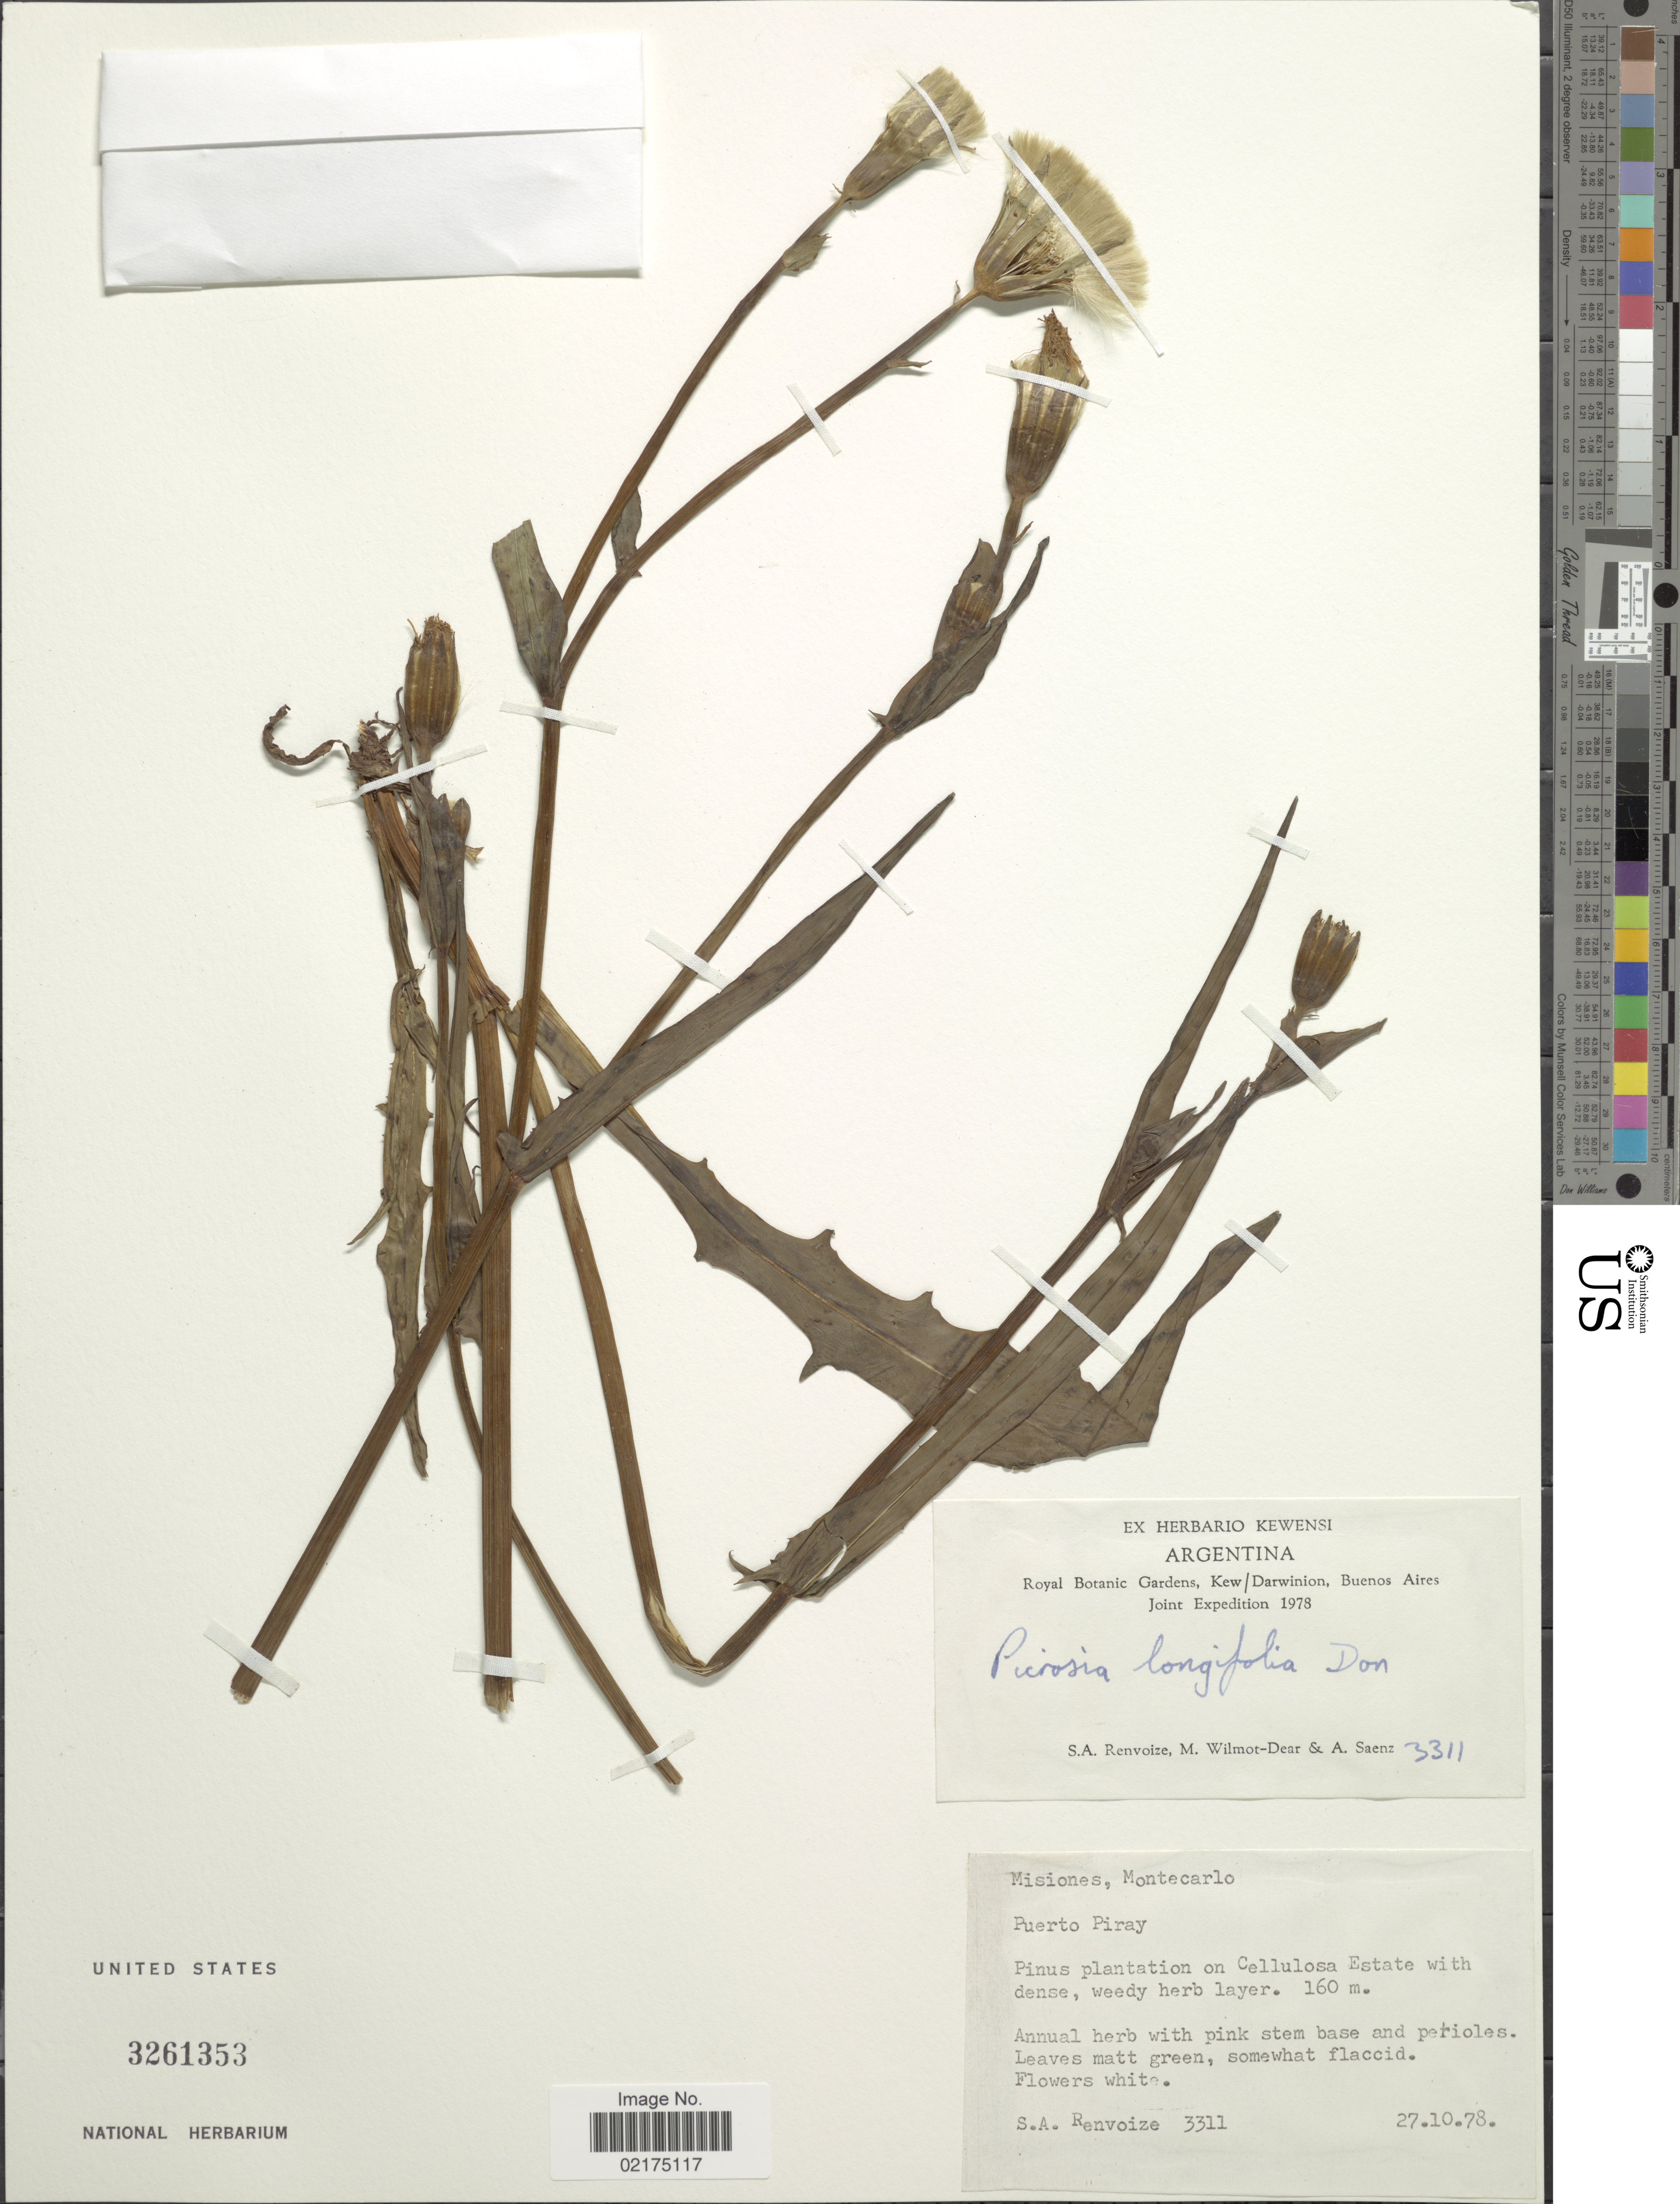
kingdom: Plantae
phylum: Tracheophyta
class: Magnoliopsida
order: Asterales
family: Asteraceae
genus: Picrosia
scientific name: Picrosia longifolia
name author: D. Don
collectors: S. A. Renvoize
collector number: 3311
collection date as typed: Transcribed d/m/y: 27/10/78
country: Argentina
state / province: Misiones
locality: Misiones, Montecarlo, Puerto Piray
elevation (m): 160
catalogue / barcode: US 3261353